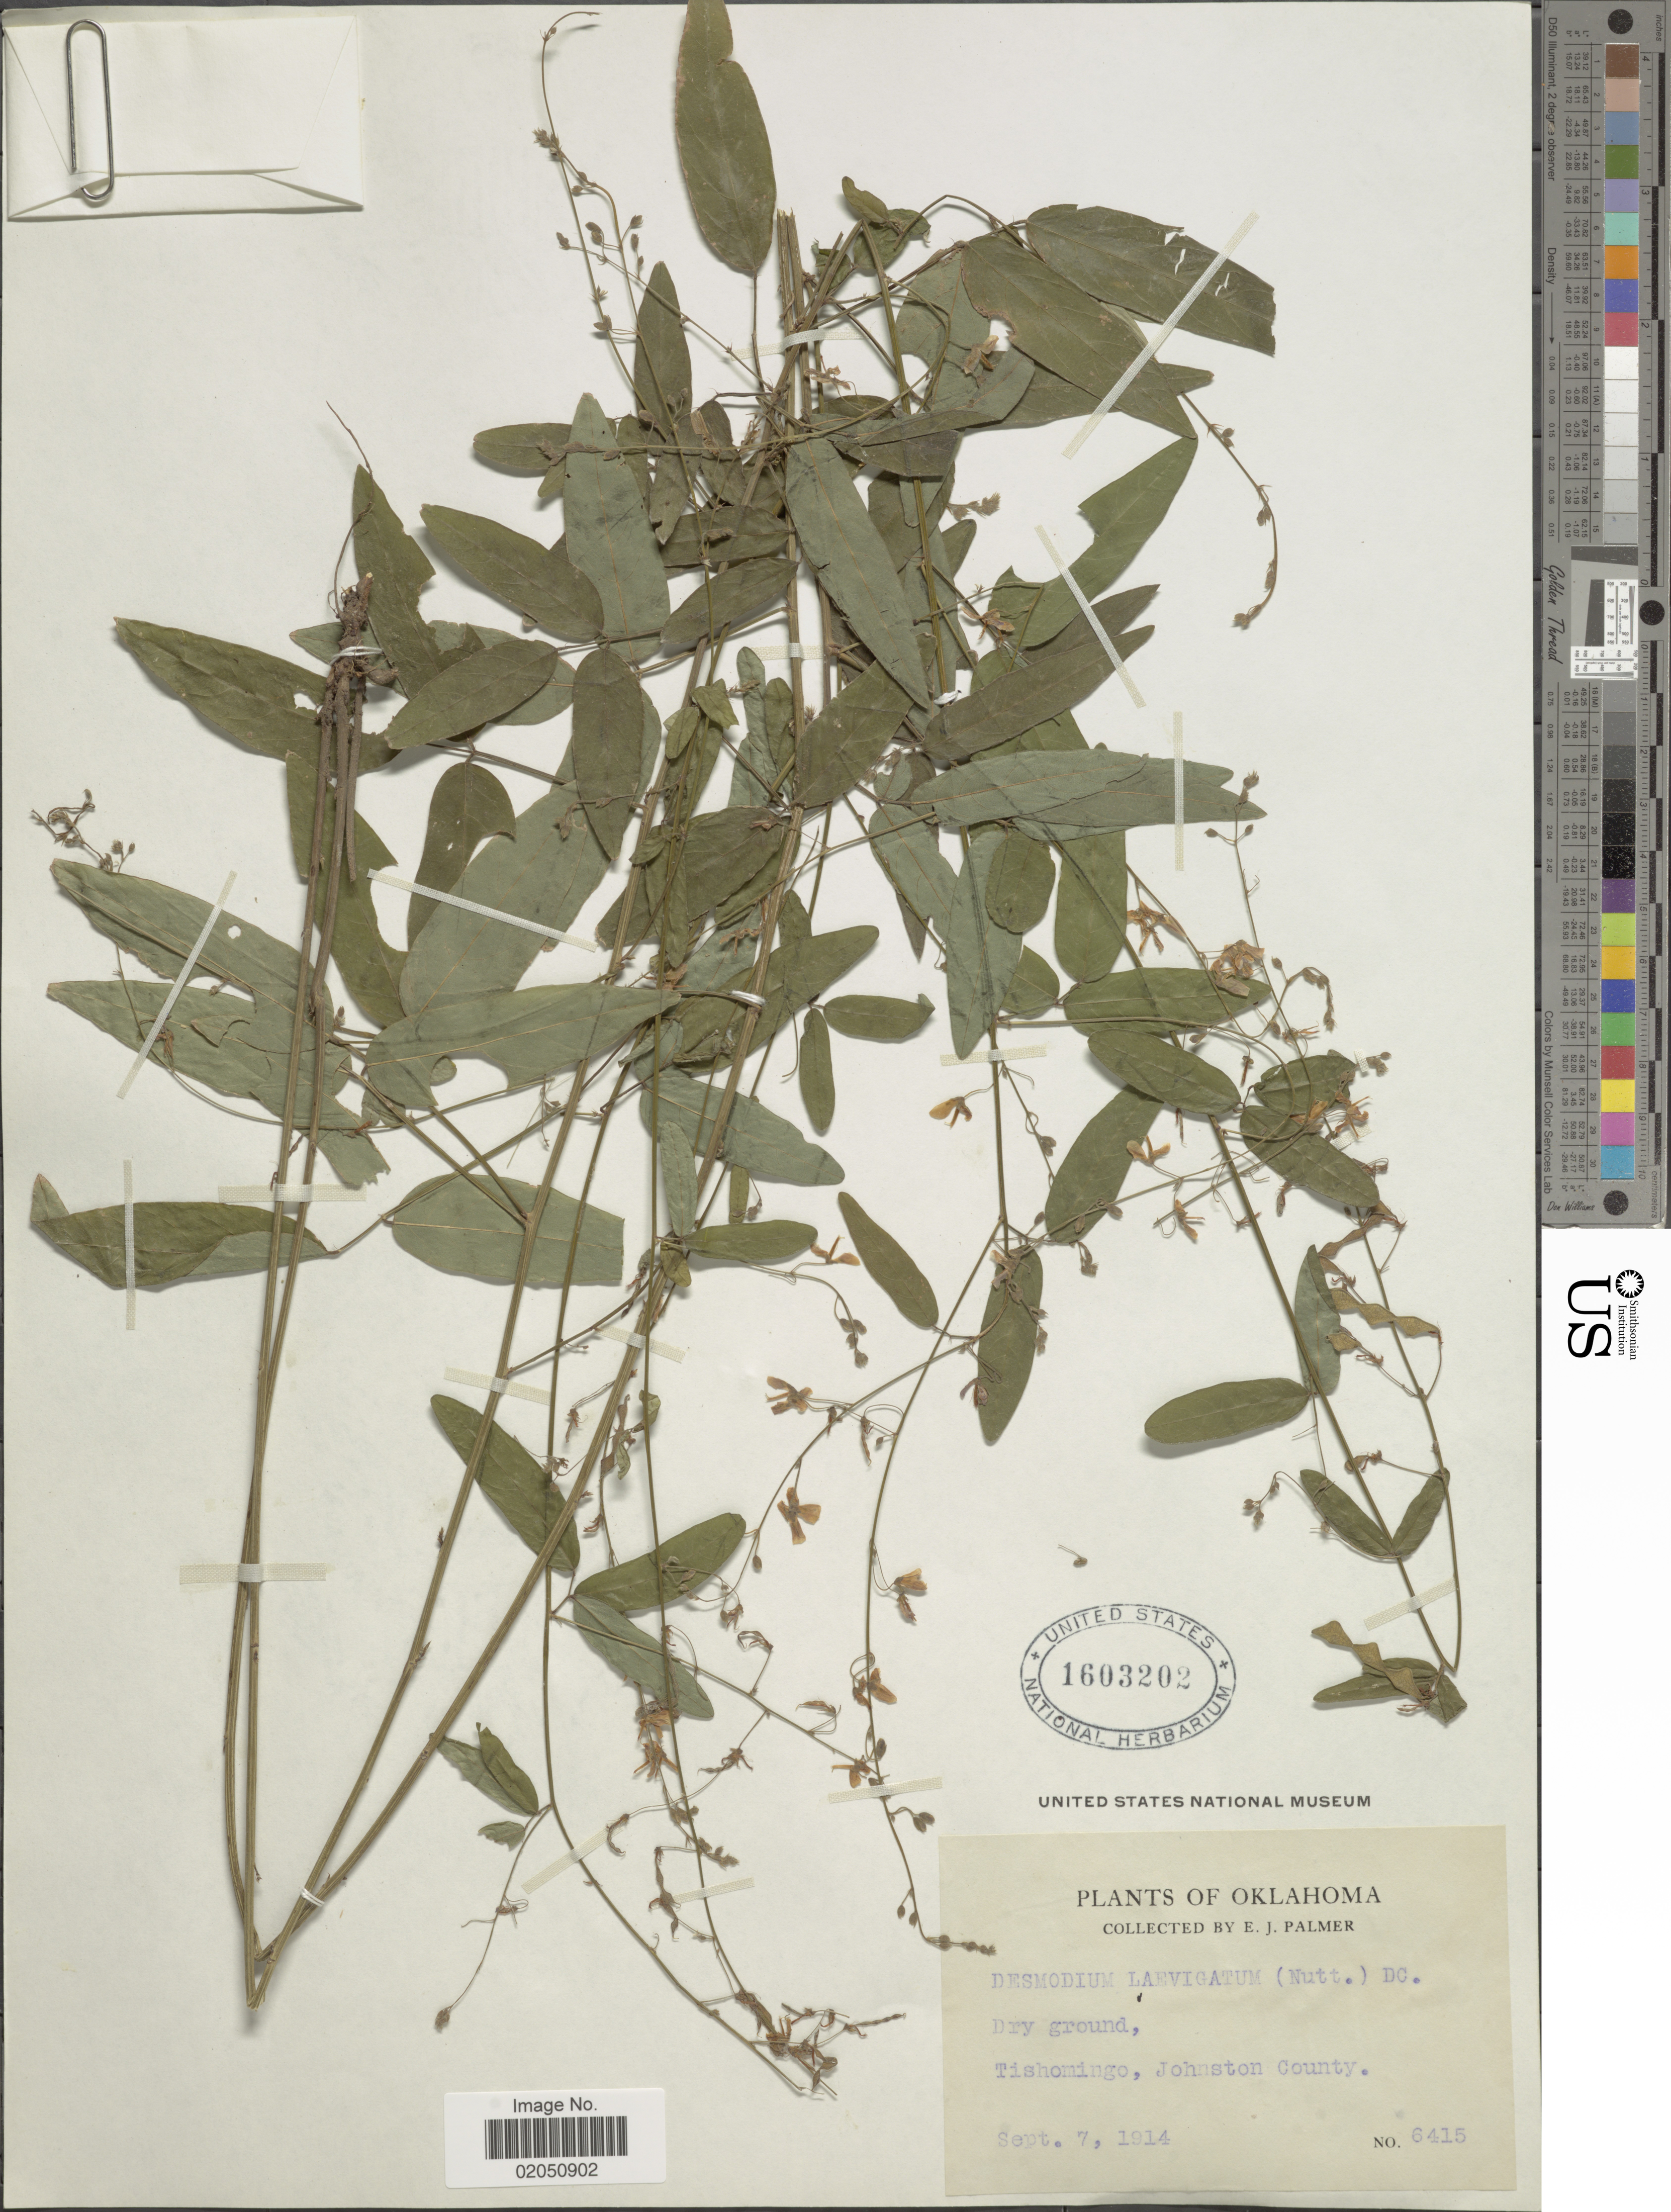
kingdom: Plantae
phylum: Tracheophyta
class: Magnoliopsida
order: Fabales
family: Fabaceae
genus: Desmodium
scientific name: Desmodium laevigatum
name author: (Nutt.) DC.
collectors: E. J. Palmer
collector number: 6415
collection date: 1914-09-07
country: United States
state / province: Oklahoma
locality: Dry ground, Tishomingo, Johnston County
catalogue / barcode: US 1603202